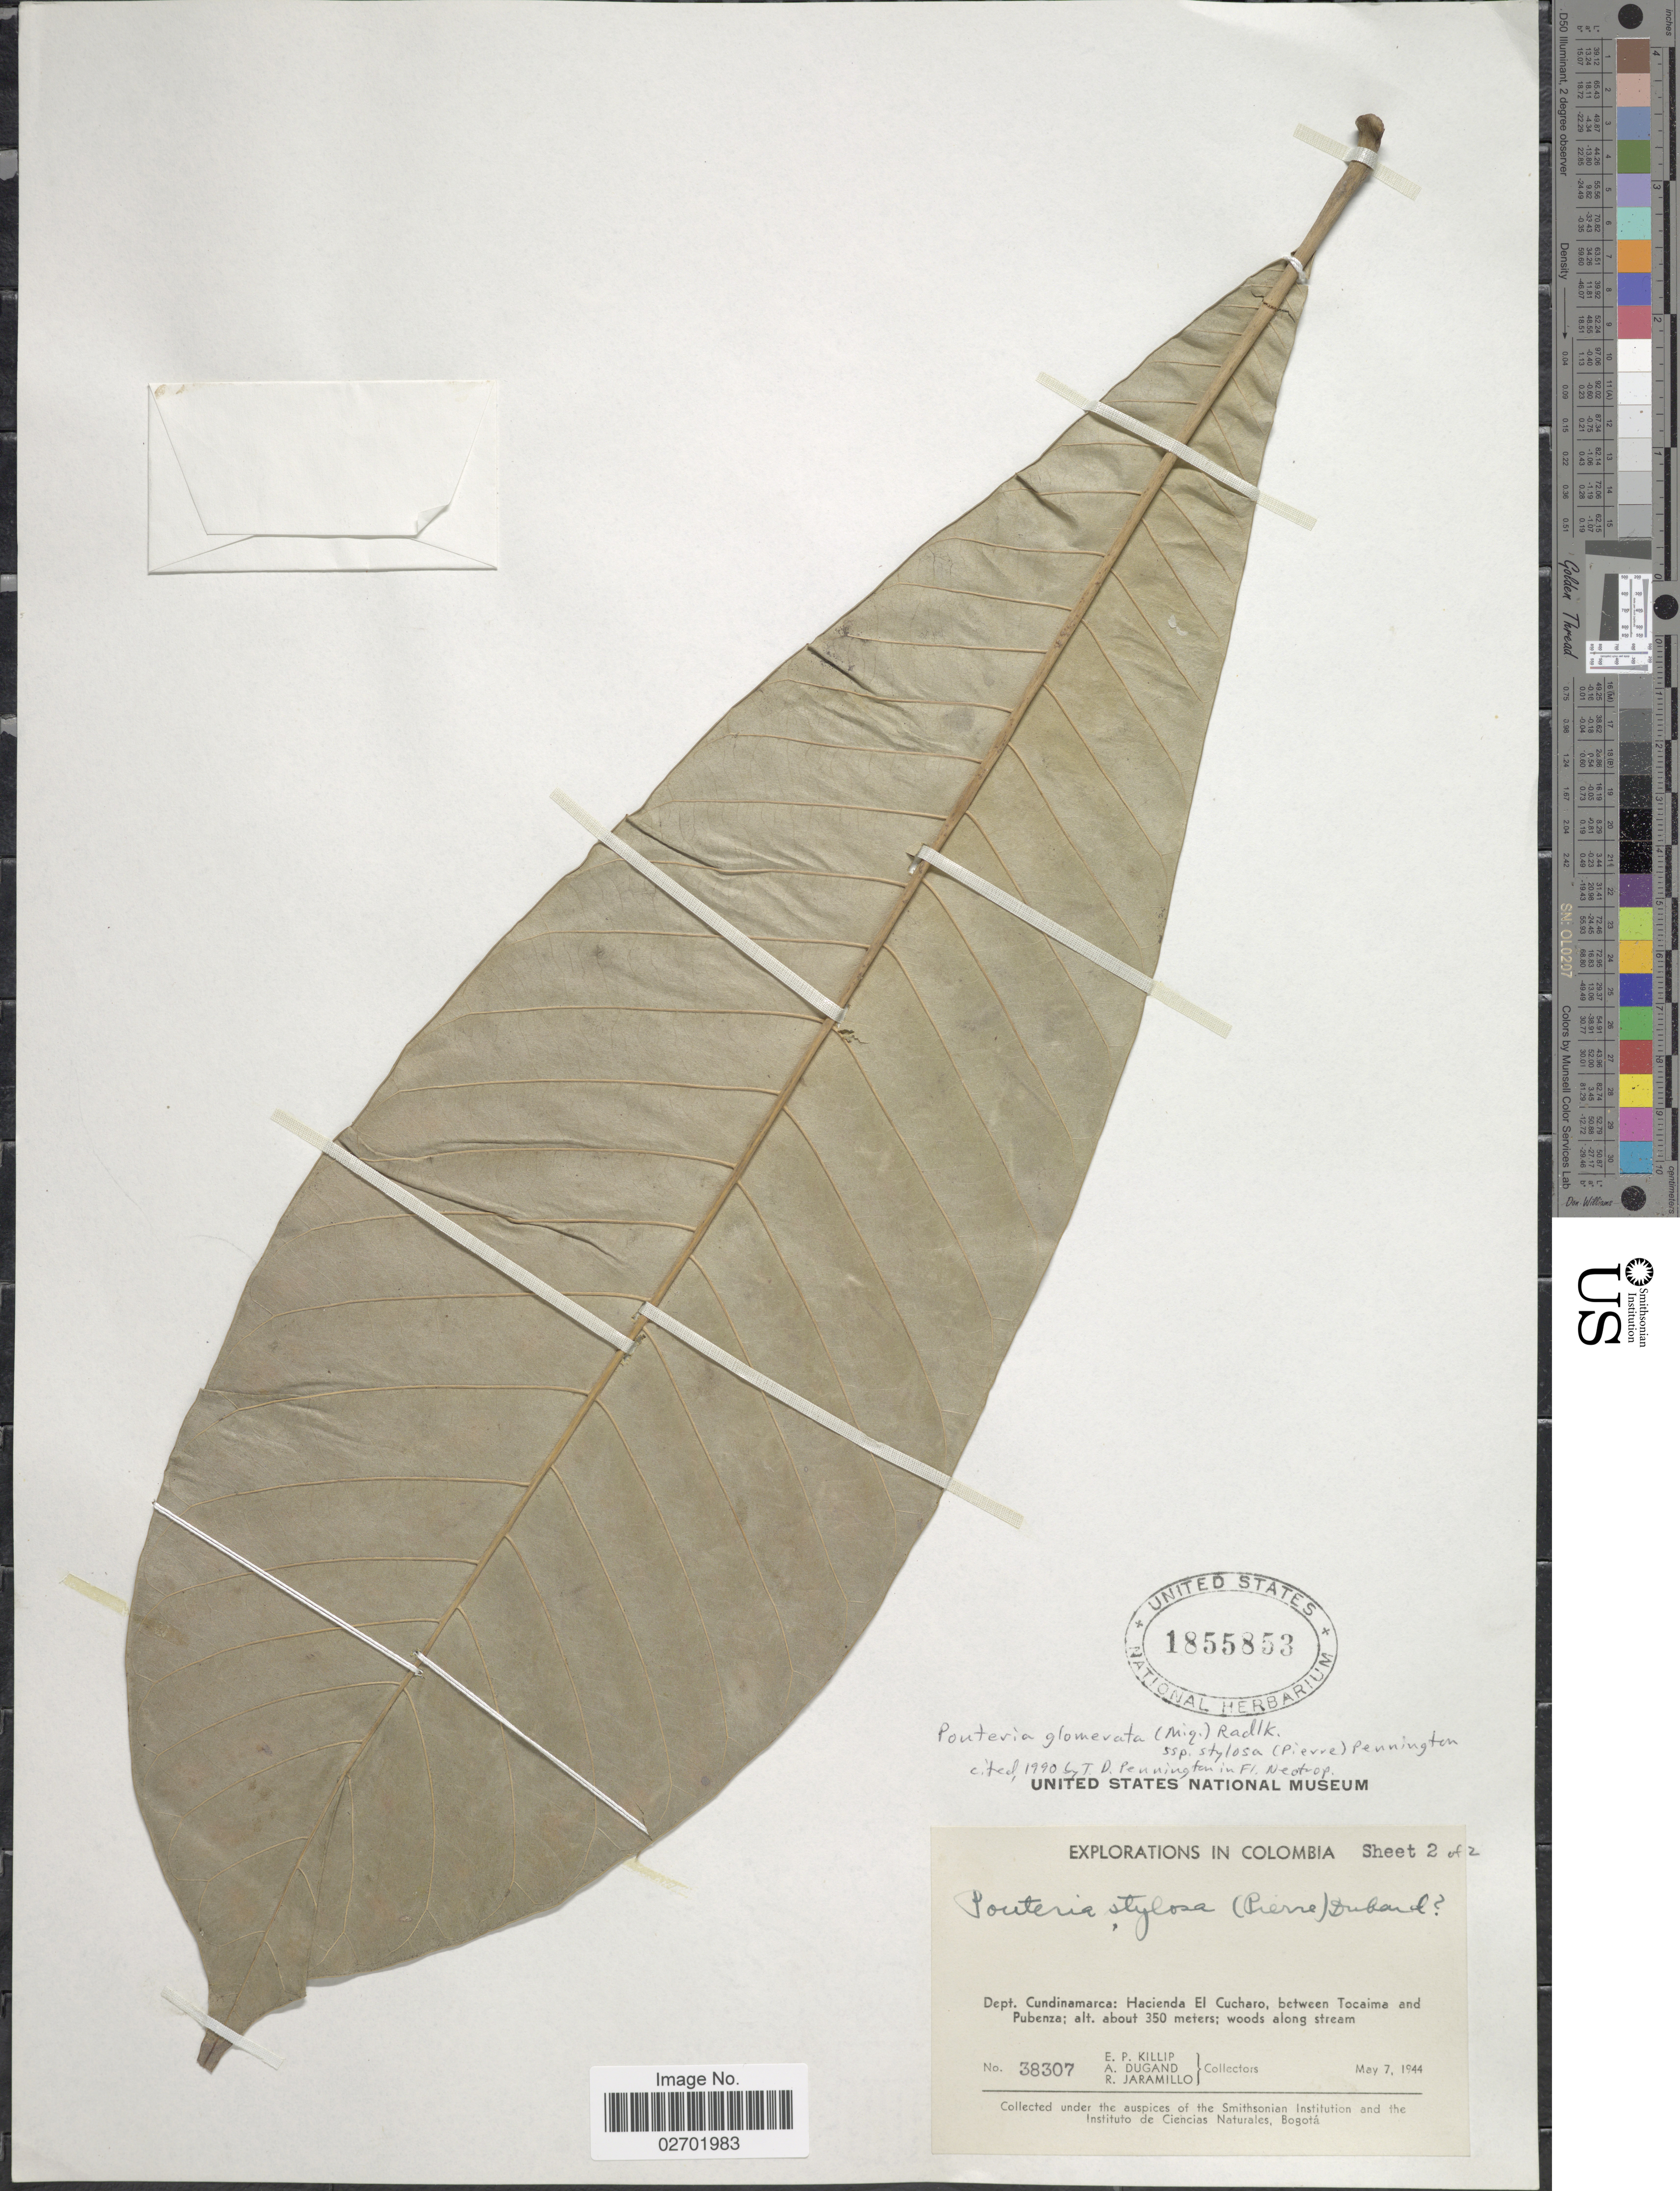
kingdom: Plantae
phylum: Tracheophyta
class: Magnoliopsida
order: Ericales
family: Sapotaceae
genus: Pouteria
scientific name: Pouteria glomerata subsp. stylosa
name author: (Miq.) Radlk.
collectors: E. P. Killip, A. Dugand & R. Jaramillo M.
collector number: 38307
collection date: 1944-05-07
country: Colombia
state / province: Cundinamarca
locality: Dept. Cundinamarca: Hacienda El Cucharo, between Tocaima and Pubenza; woods along stream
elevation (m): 350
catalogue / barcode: US 1855853